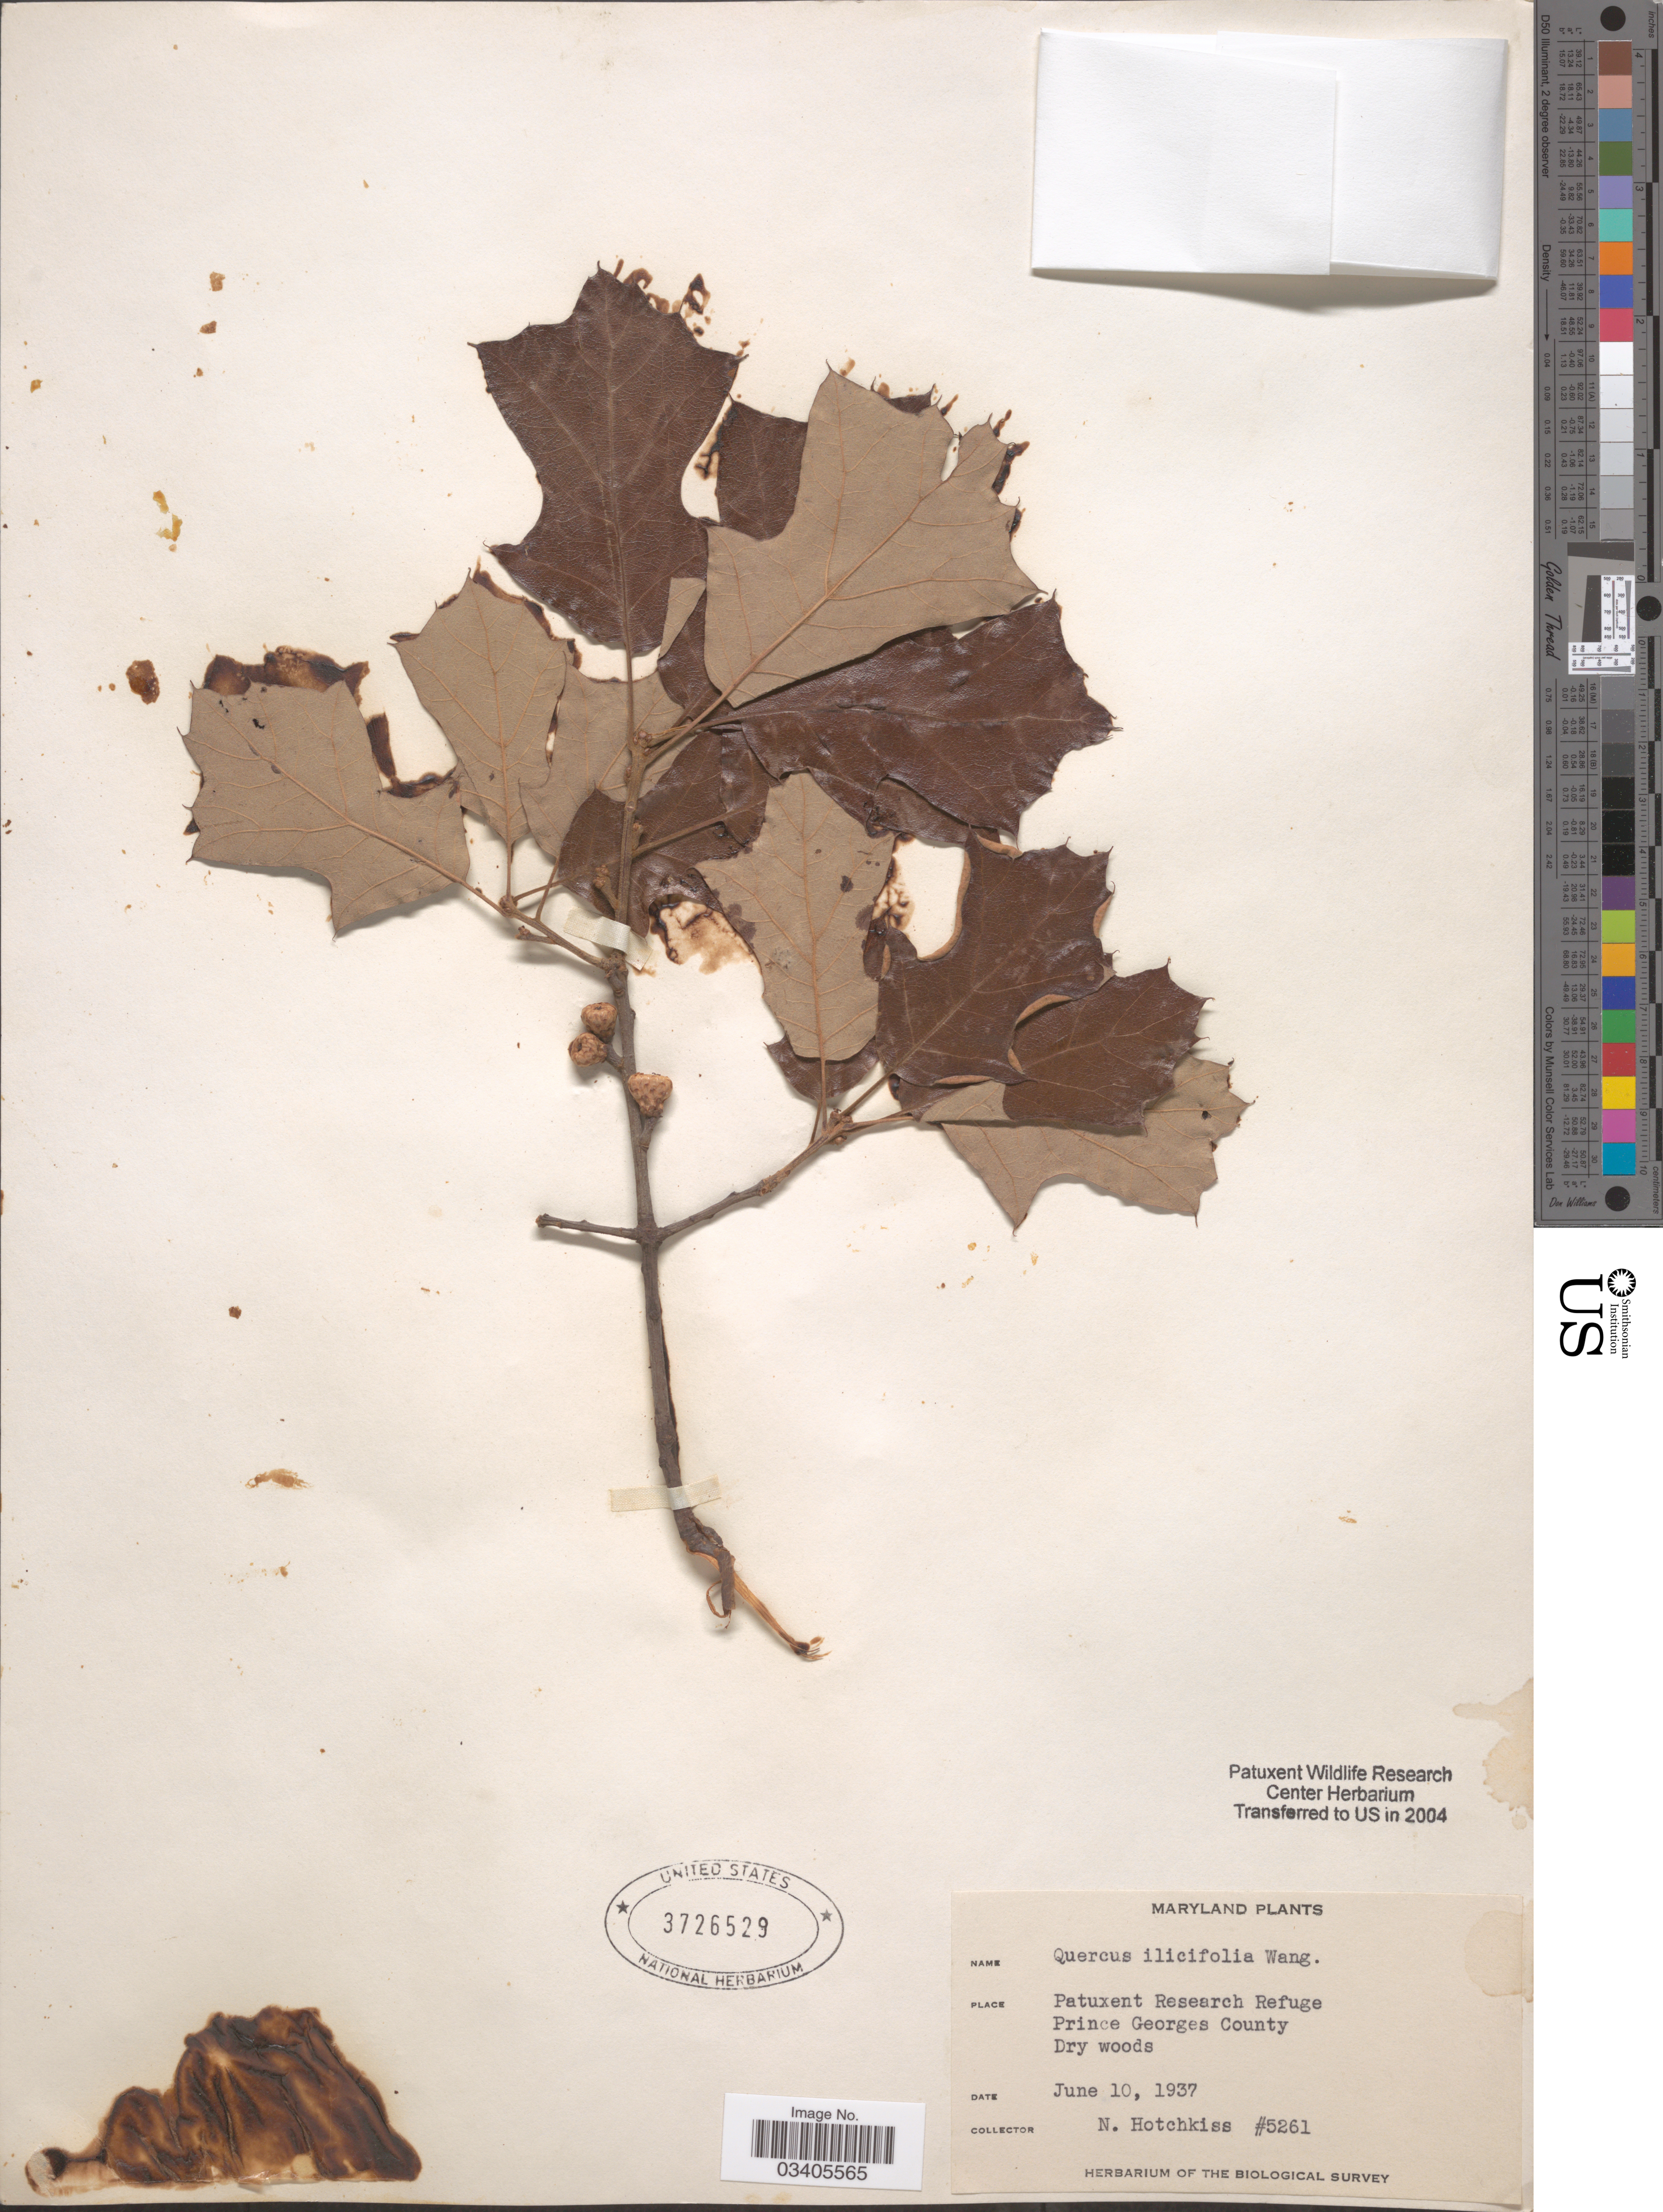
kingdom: Plantae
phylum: Tracheophyta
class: Magnoliopsida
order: Fagales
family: Fagaceae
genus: Quercus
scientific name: Quercus ilicifolia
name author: Wangenh.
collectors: N. Hotchkiss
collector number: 5261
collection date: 1937-06-10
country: United States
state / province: Maryland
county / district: Prince George's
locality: Patuxent Research Refuge. Prince Georges County.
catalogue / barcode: US 3726529